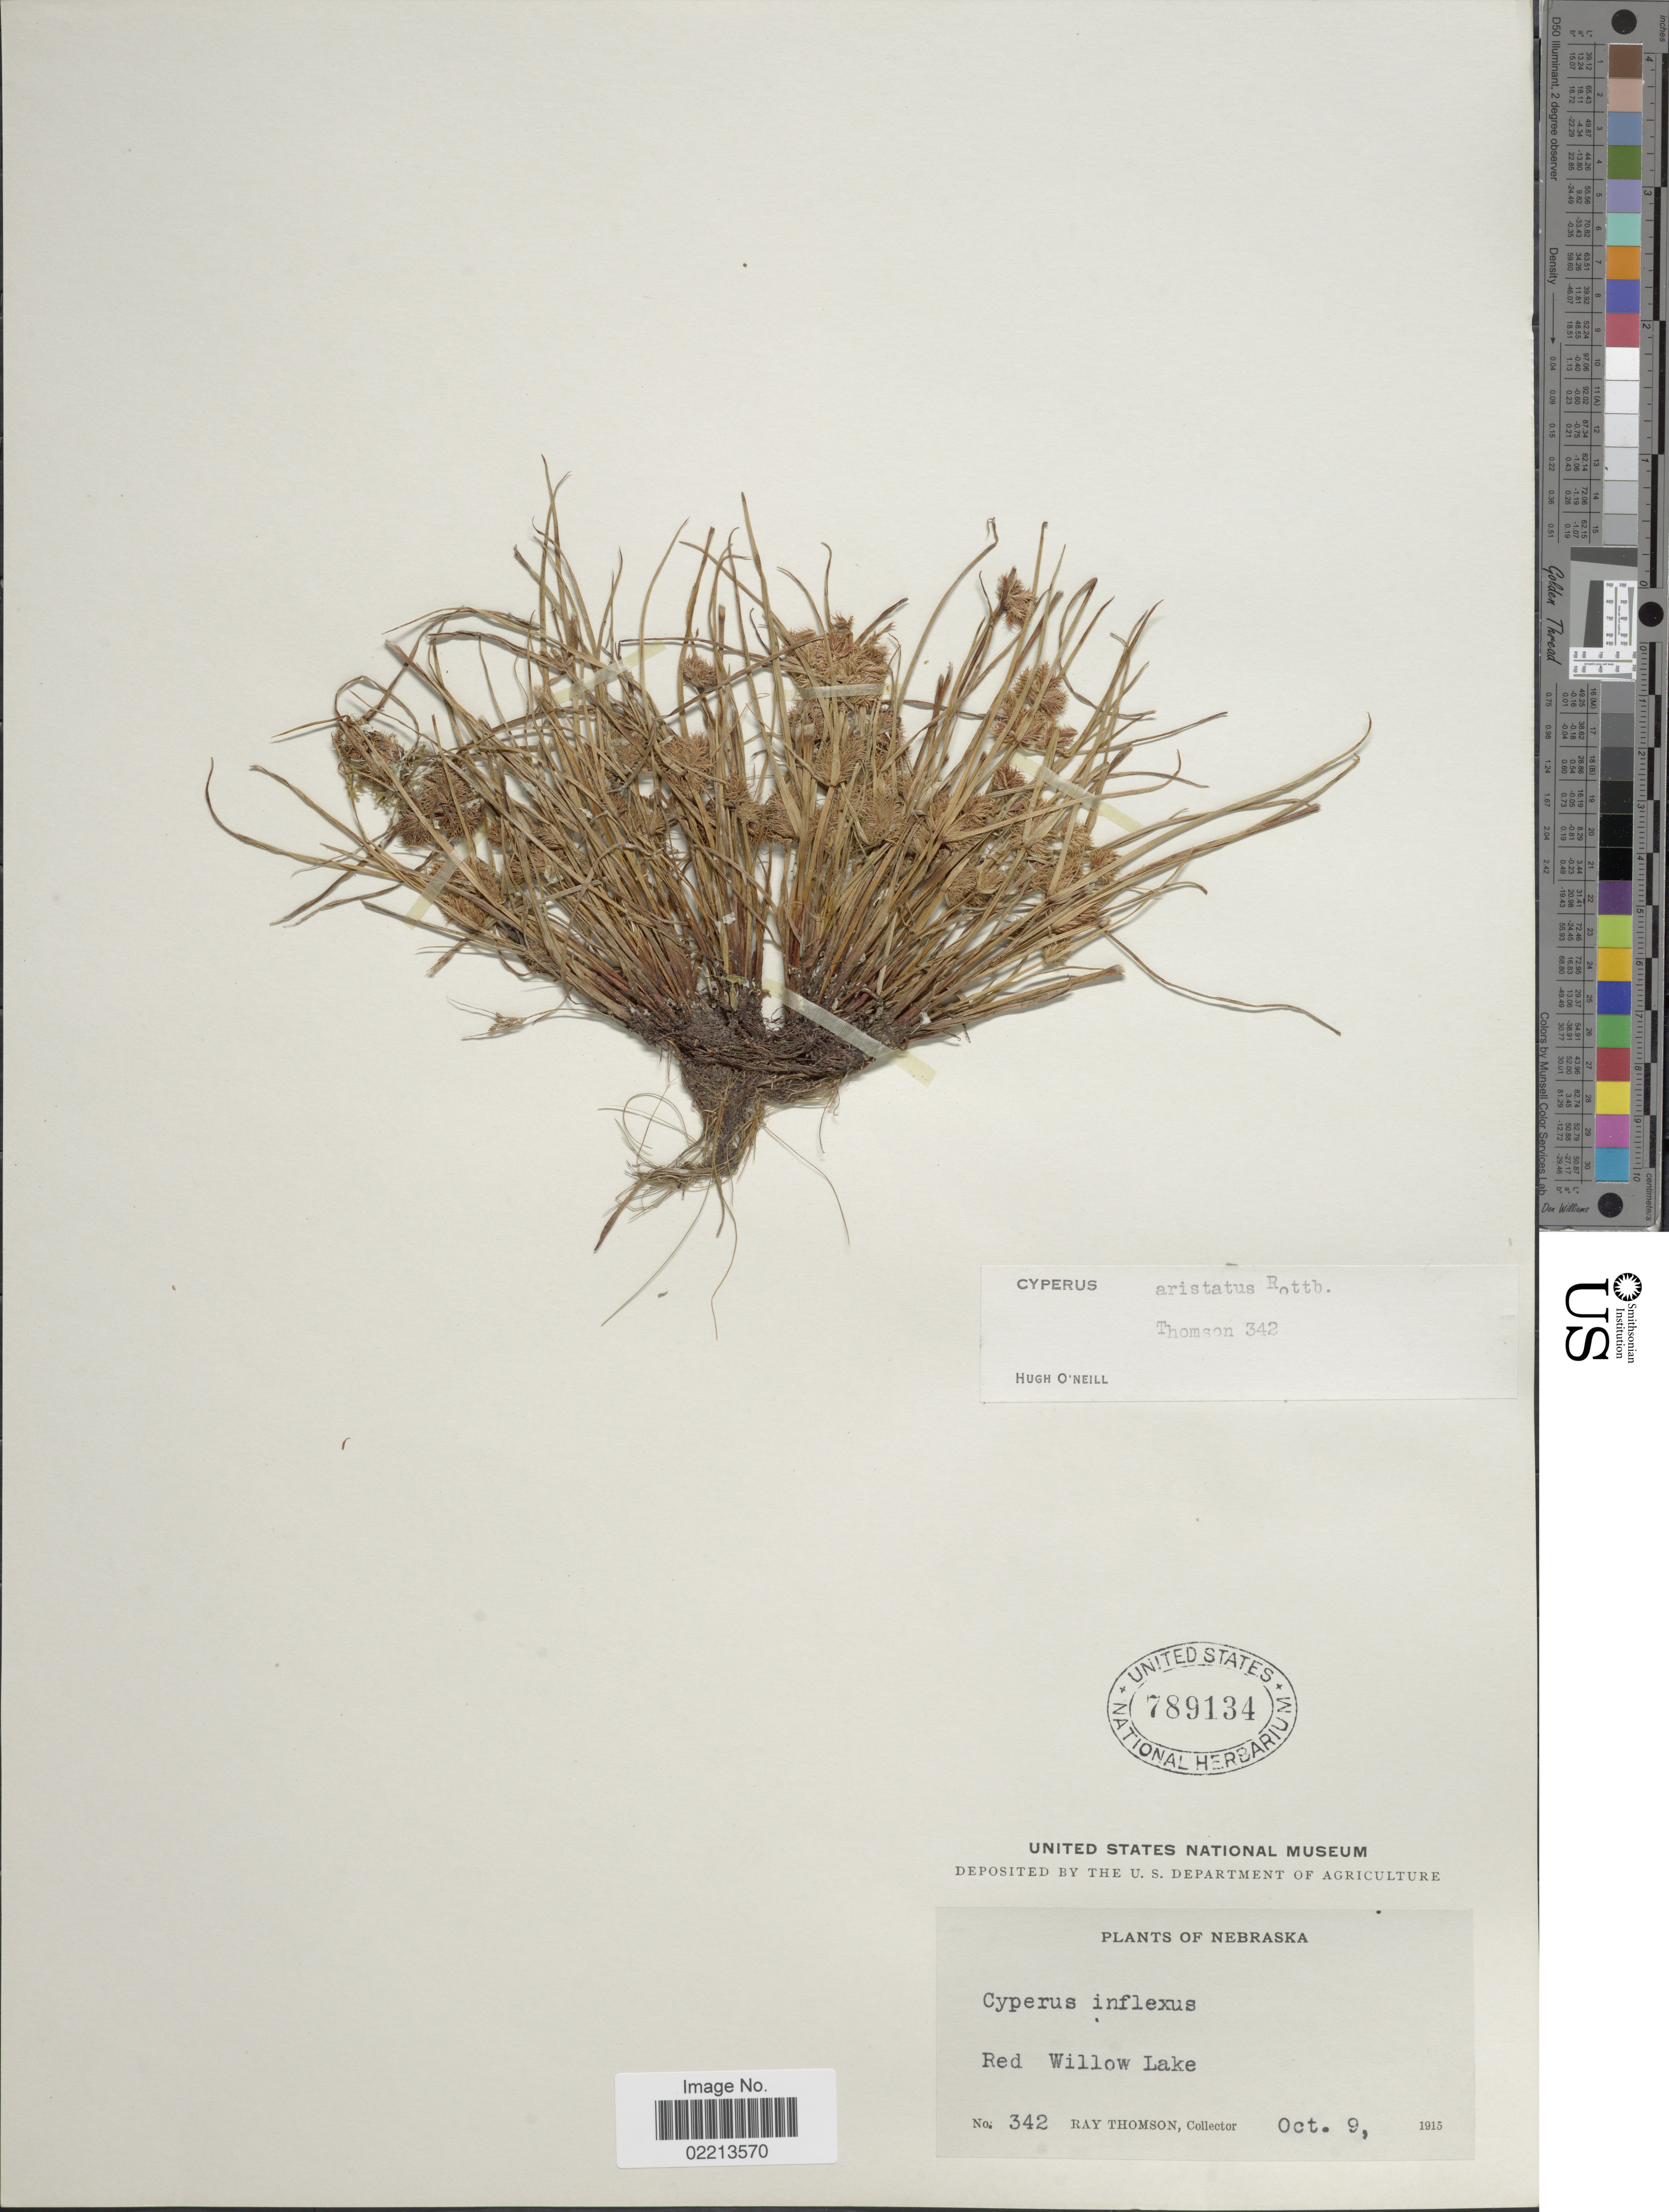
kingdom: Plantae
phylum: Tracheophyta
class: Liliopsida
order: Poales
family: Cyperaceae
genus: Cyperus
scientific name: Cyperus squarrosus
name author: L.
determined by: Strong, Mark T., (BOT), Smithsonian Institution - National Museum of Natural History (UNITED STATES)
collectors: R. Thomson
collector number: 342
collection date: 1915-10-09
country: United States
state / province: Nebraska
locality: Red Willow Lake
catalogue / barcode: US 789134